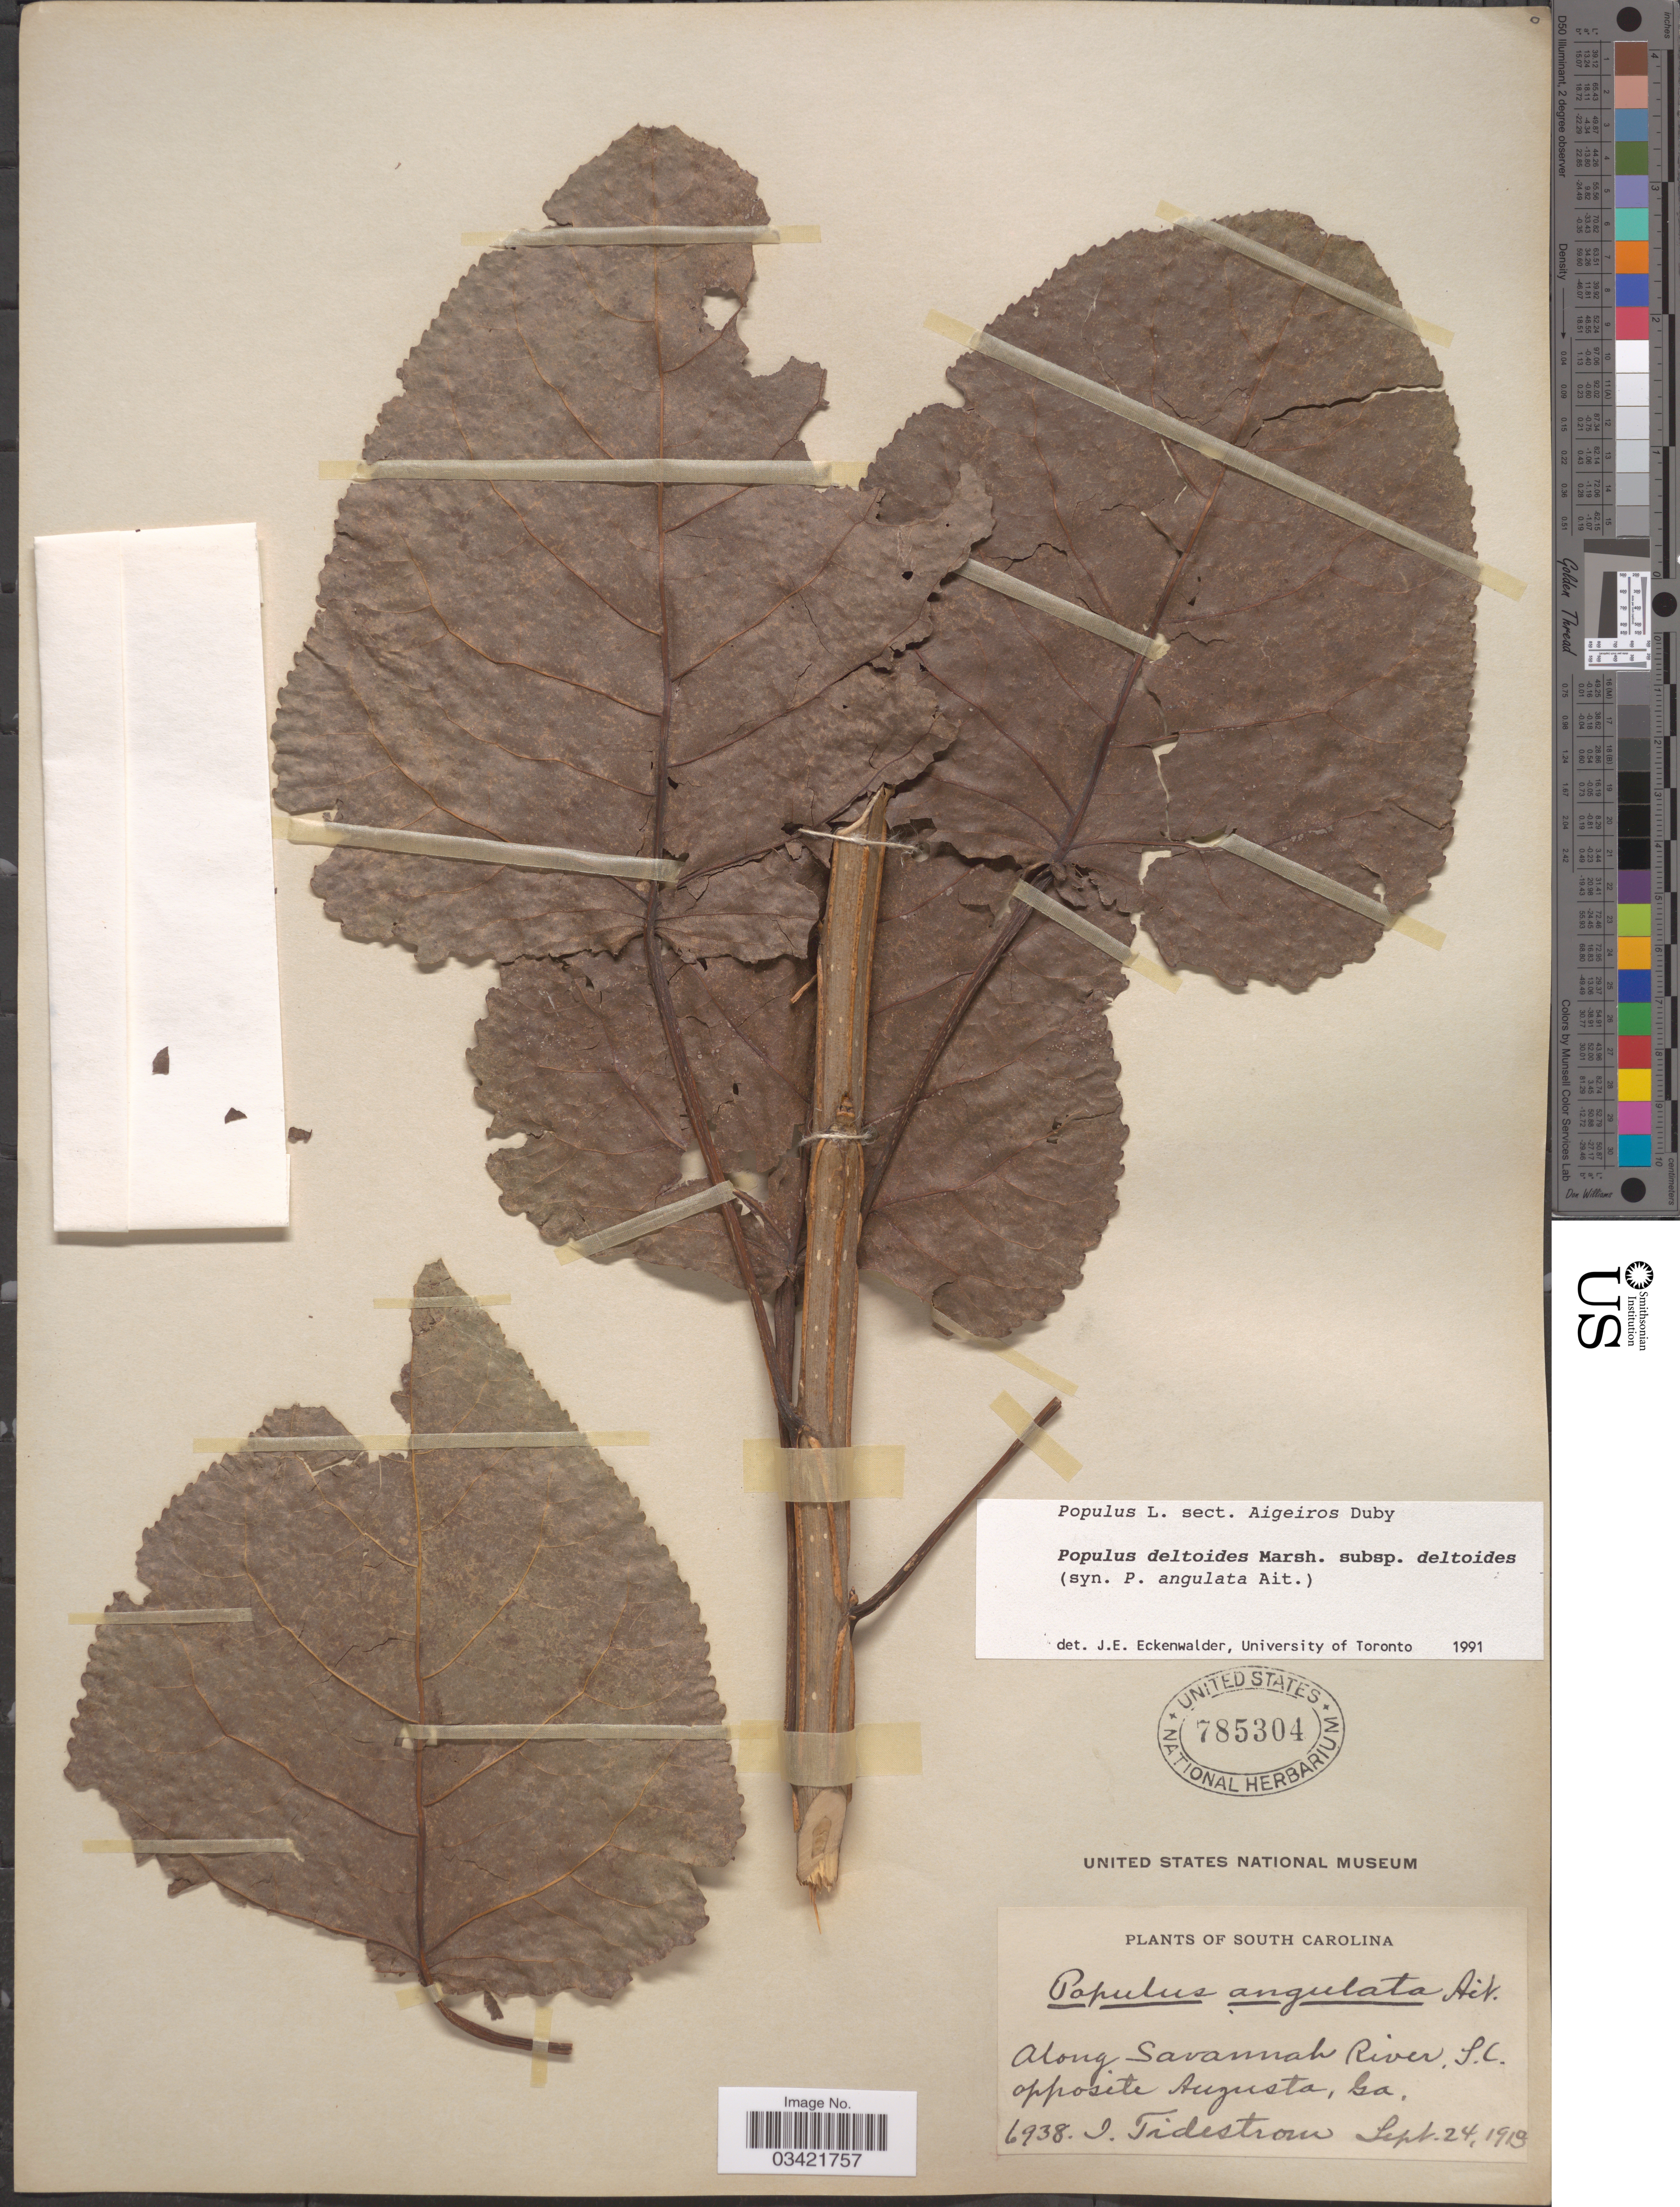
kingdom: Plantae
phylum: Tracheophyta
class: Magnoliopsida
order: Malpighiales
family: Salicaceae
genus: Populus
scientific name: Populus deltoides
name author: W. Bartram ex Marshall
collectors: I. F. Tidestrom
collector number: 6938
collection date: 1919-09-24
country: United States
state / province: South Carolina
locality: Along Savannah River, S.C. opposite Augusta, Ga.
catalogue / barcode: US 785304